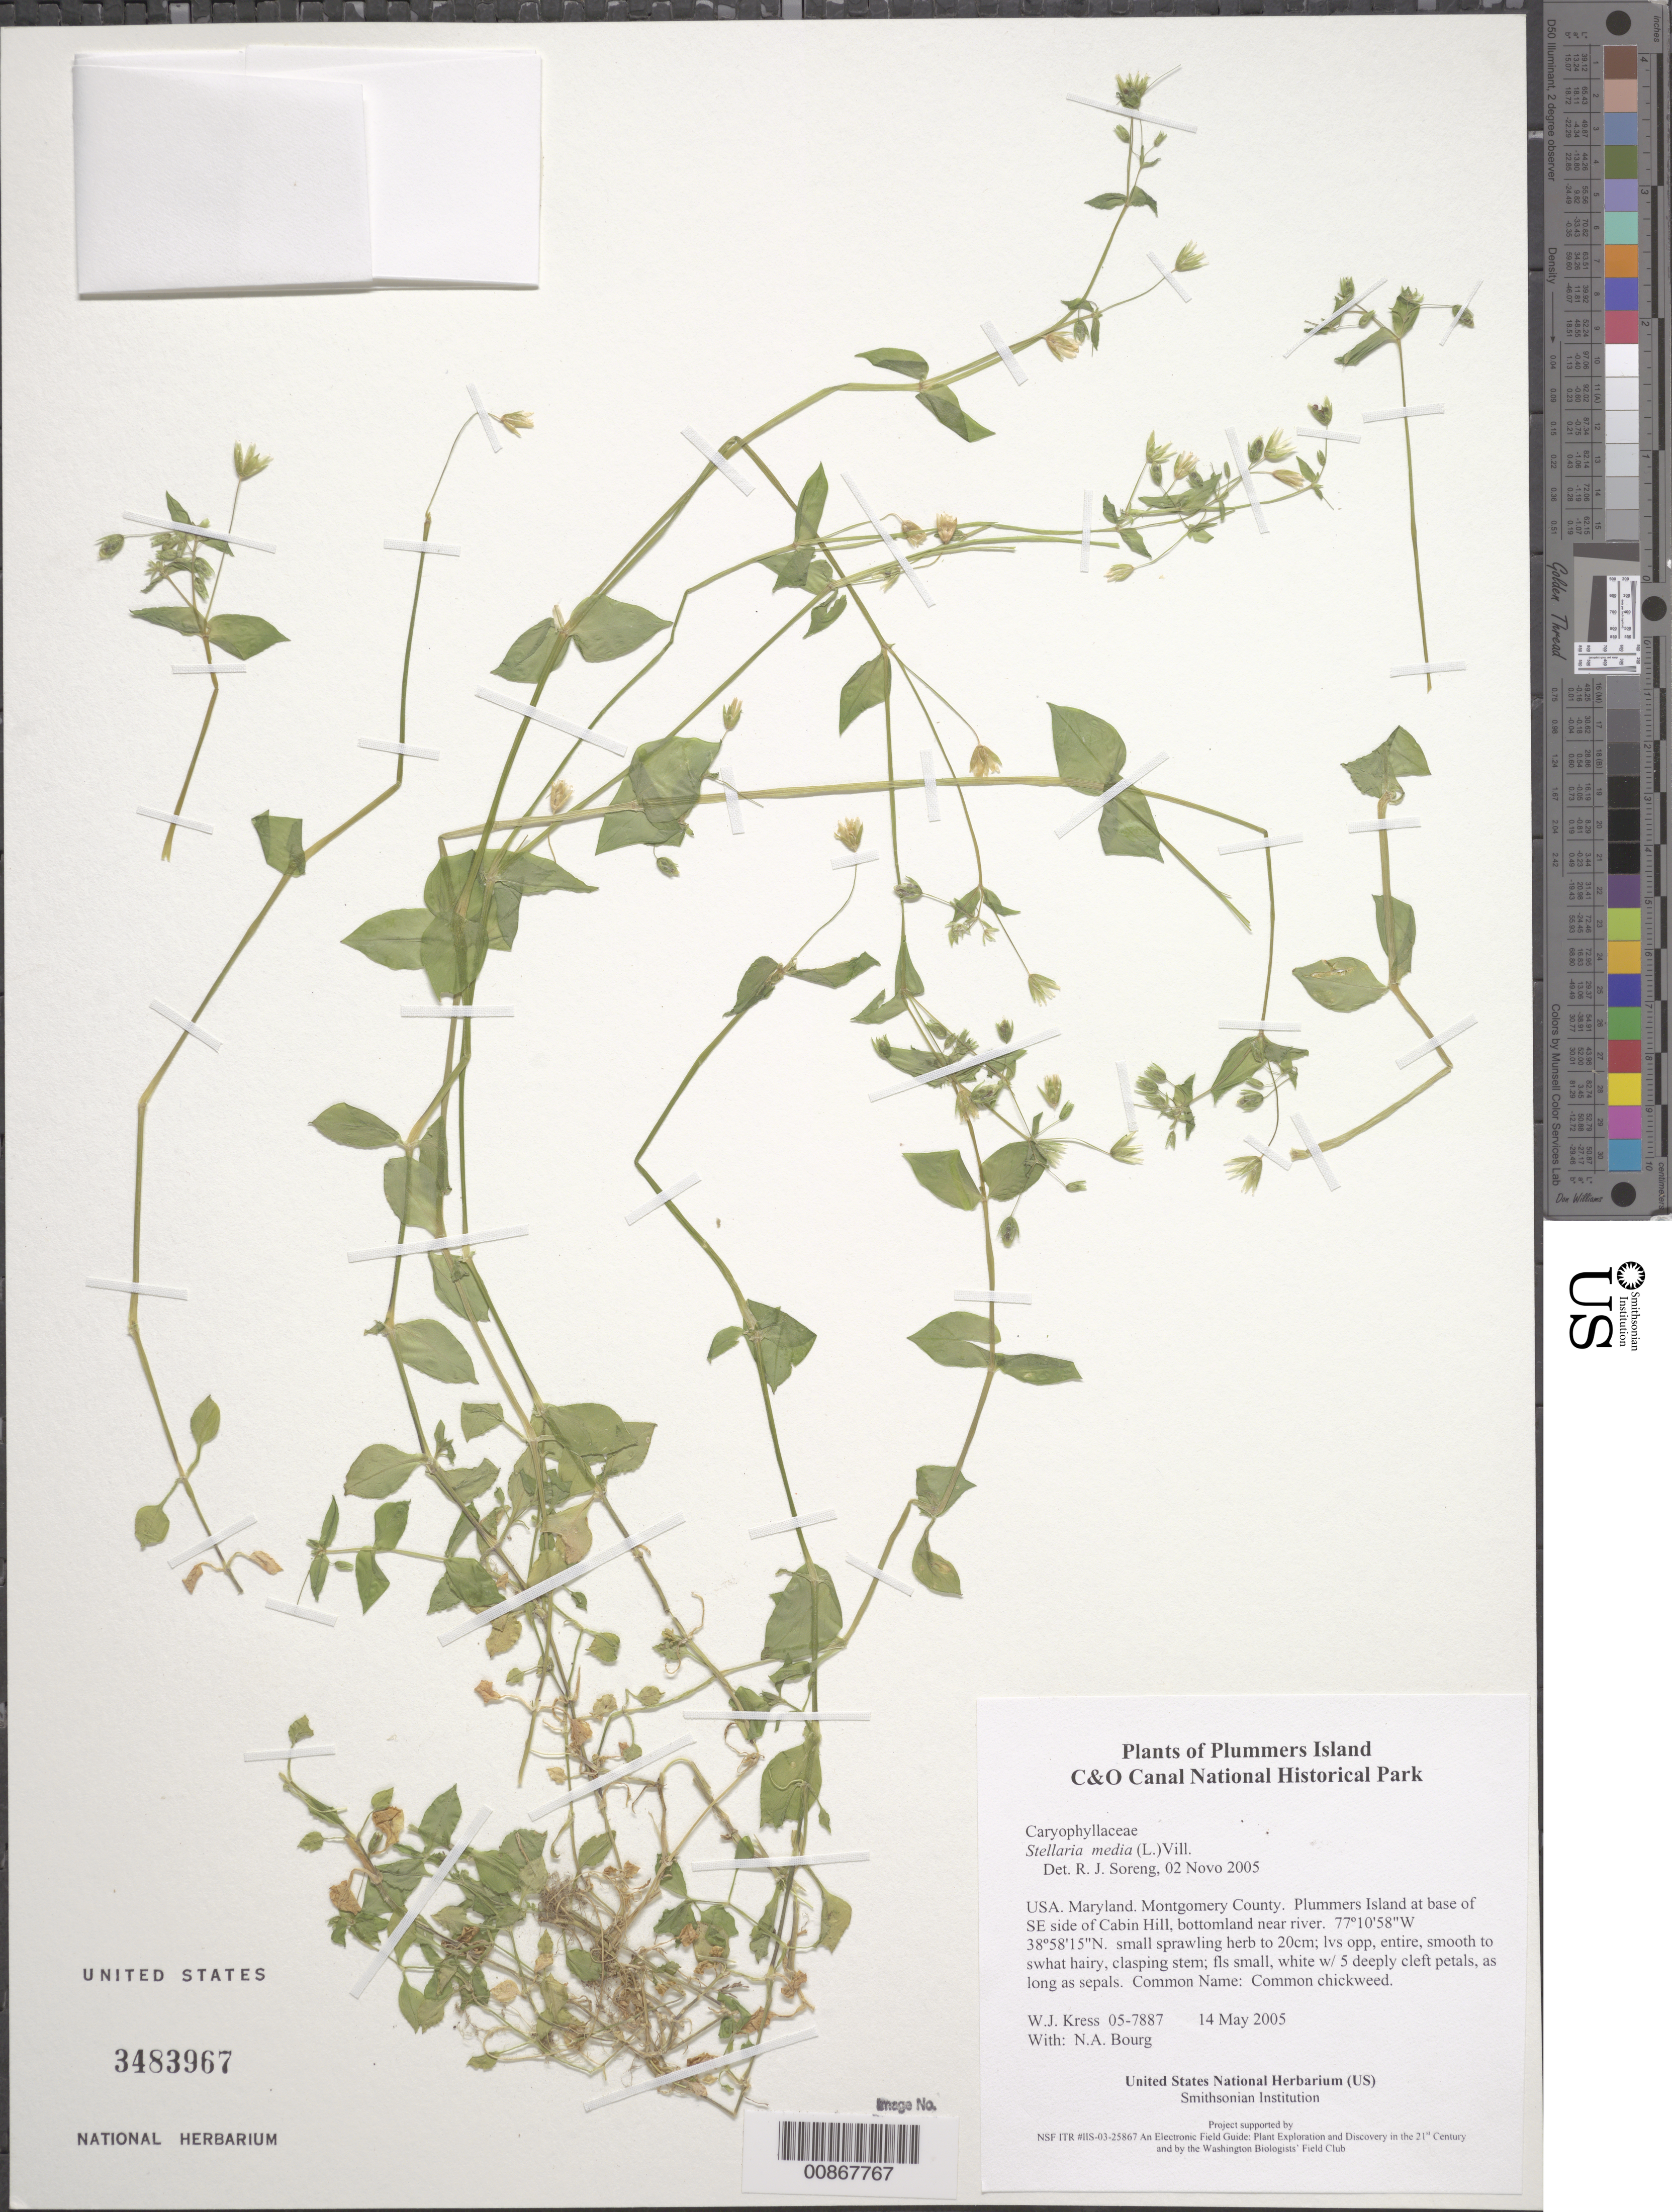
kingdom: Plantae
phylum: Tracheophyta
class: Magnoliopsida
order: Caryophyllales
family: Caryophyllaceae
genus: Stellaria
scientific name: Stellaria media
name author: (L.) Vill.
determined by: Bourg, N. A.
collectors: W. J. Kress & N. A. Bourg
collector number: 05-7887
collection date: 2005-05-14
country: United States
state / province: Maryland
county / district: Montgomery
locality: Chesapeake and Ohio Canal National Historical Park, Plummers Island at base of SE side of Cabin Hill, bottomland near river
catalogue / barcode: US 3483967